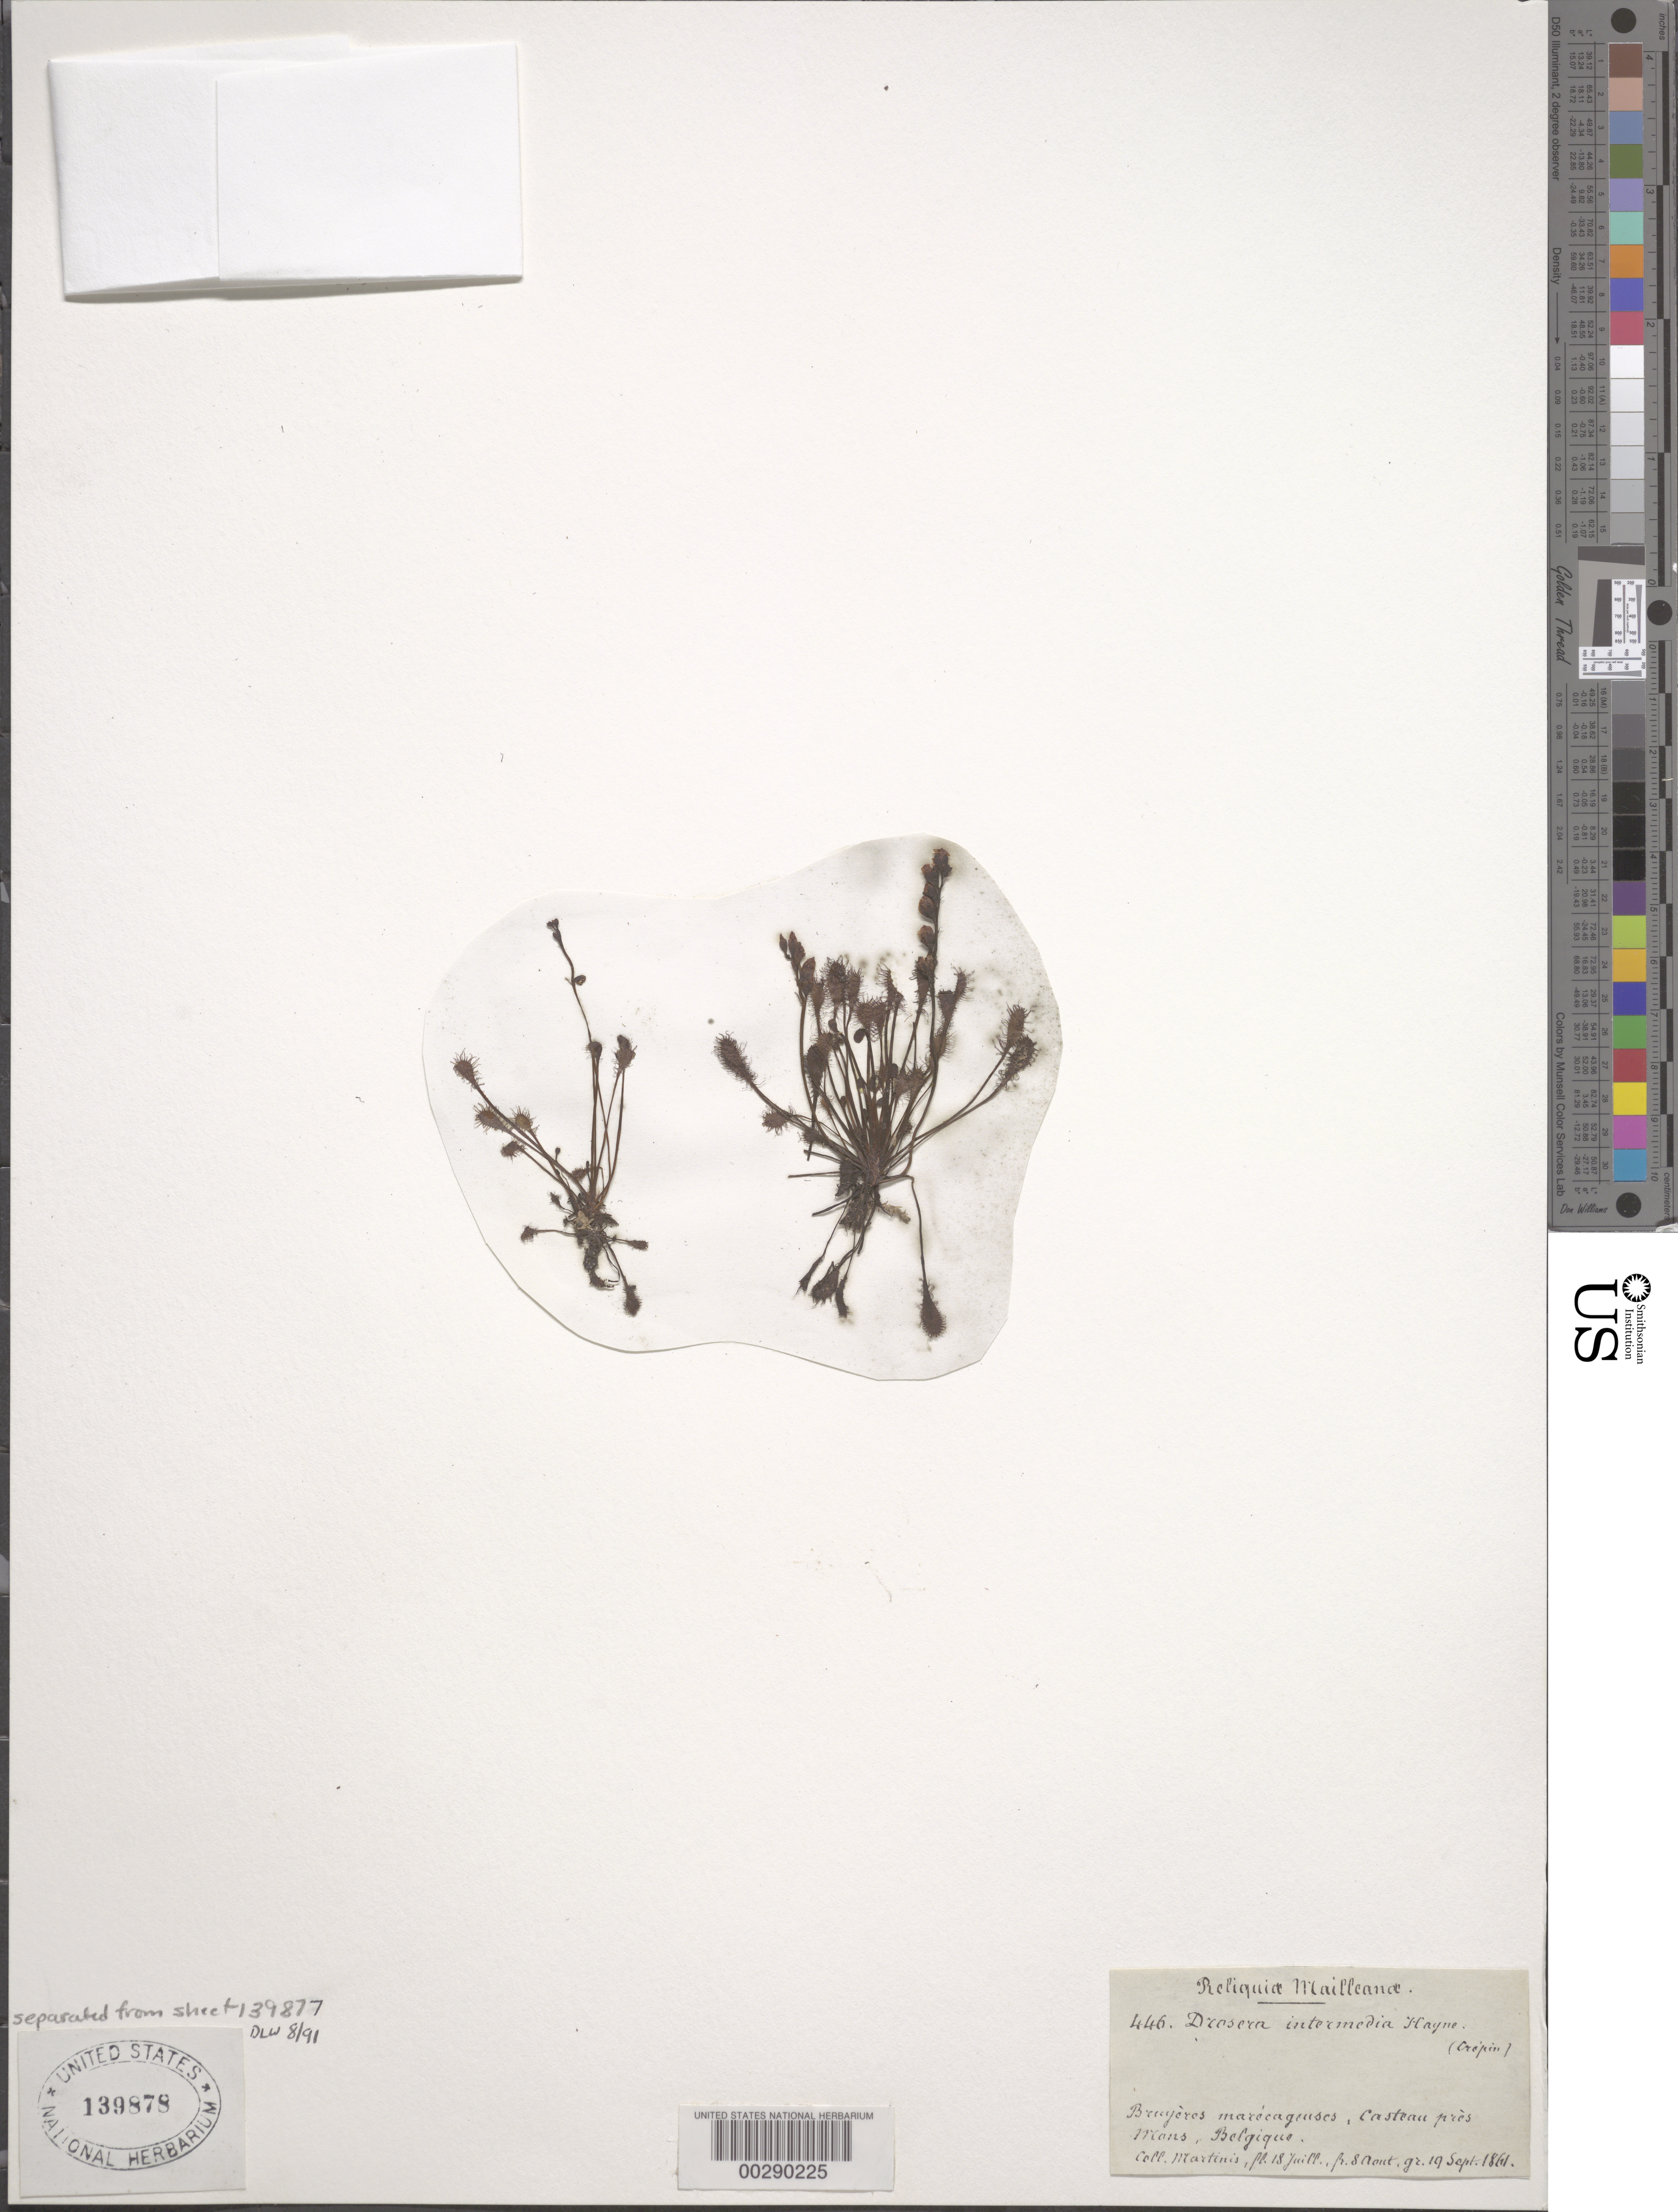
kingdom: Plantae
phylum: Tracheophyta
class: Magnoliopsida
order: Caryophyllales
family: Droseraceae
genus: Drosera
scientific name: Drosera intermedia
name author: Hayne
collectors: -. Martinis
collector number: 446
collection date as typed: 19 Sep 1861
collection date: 1861-09-19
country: Belgium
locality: Pres mans ?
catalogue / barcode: US 139878